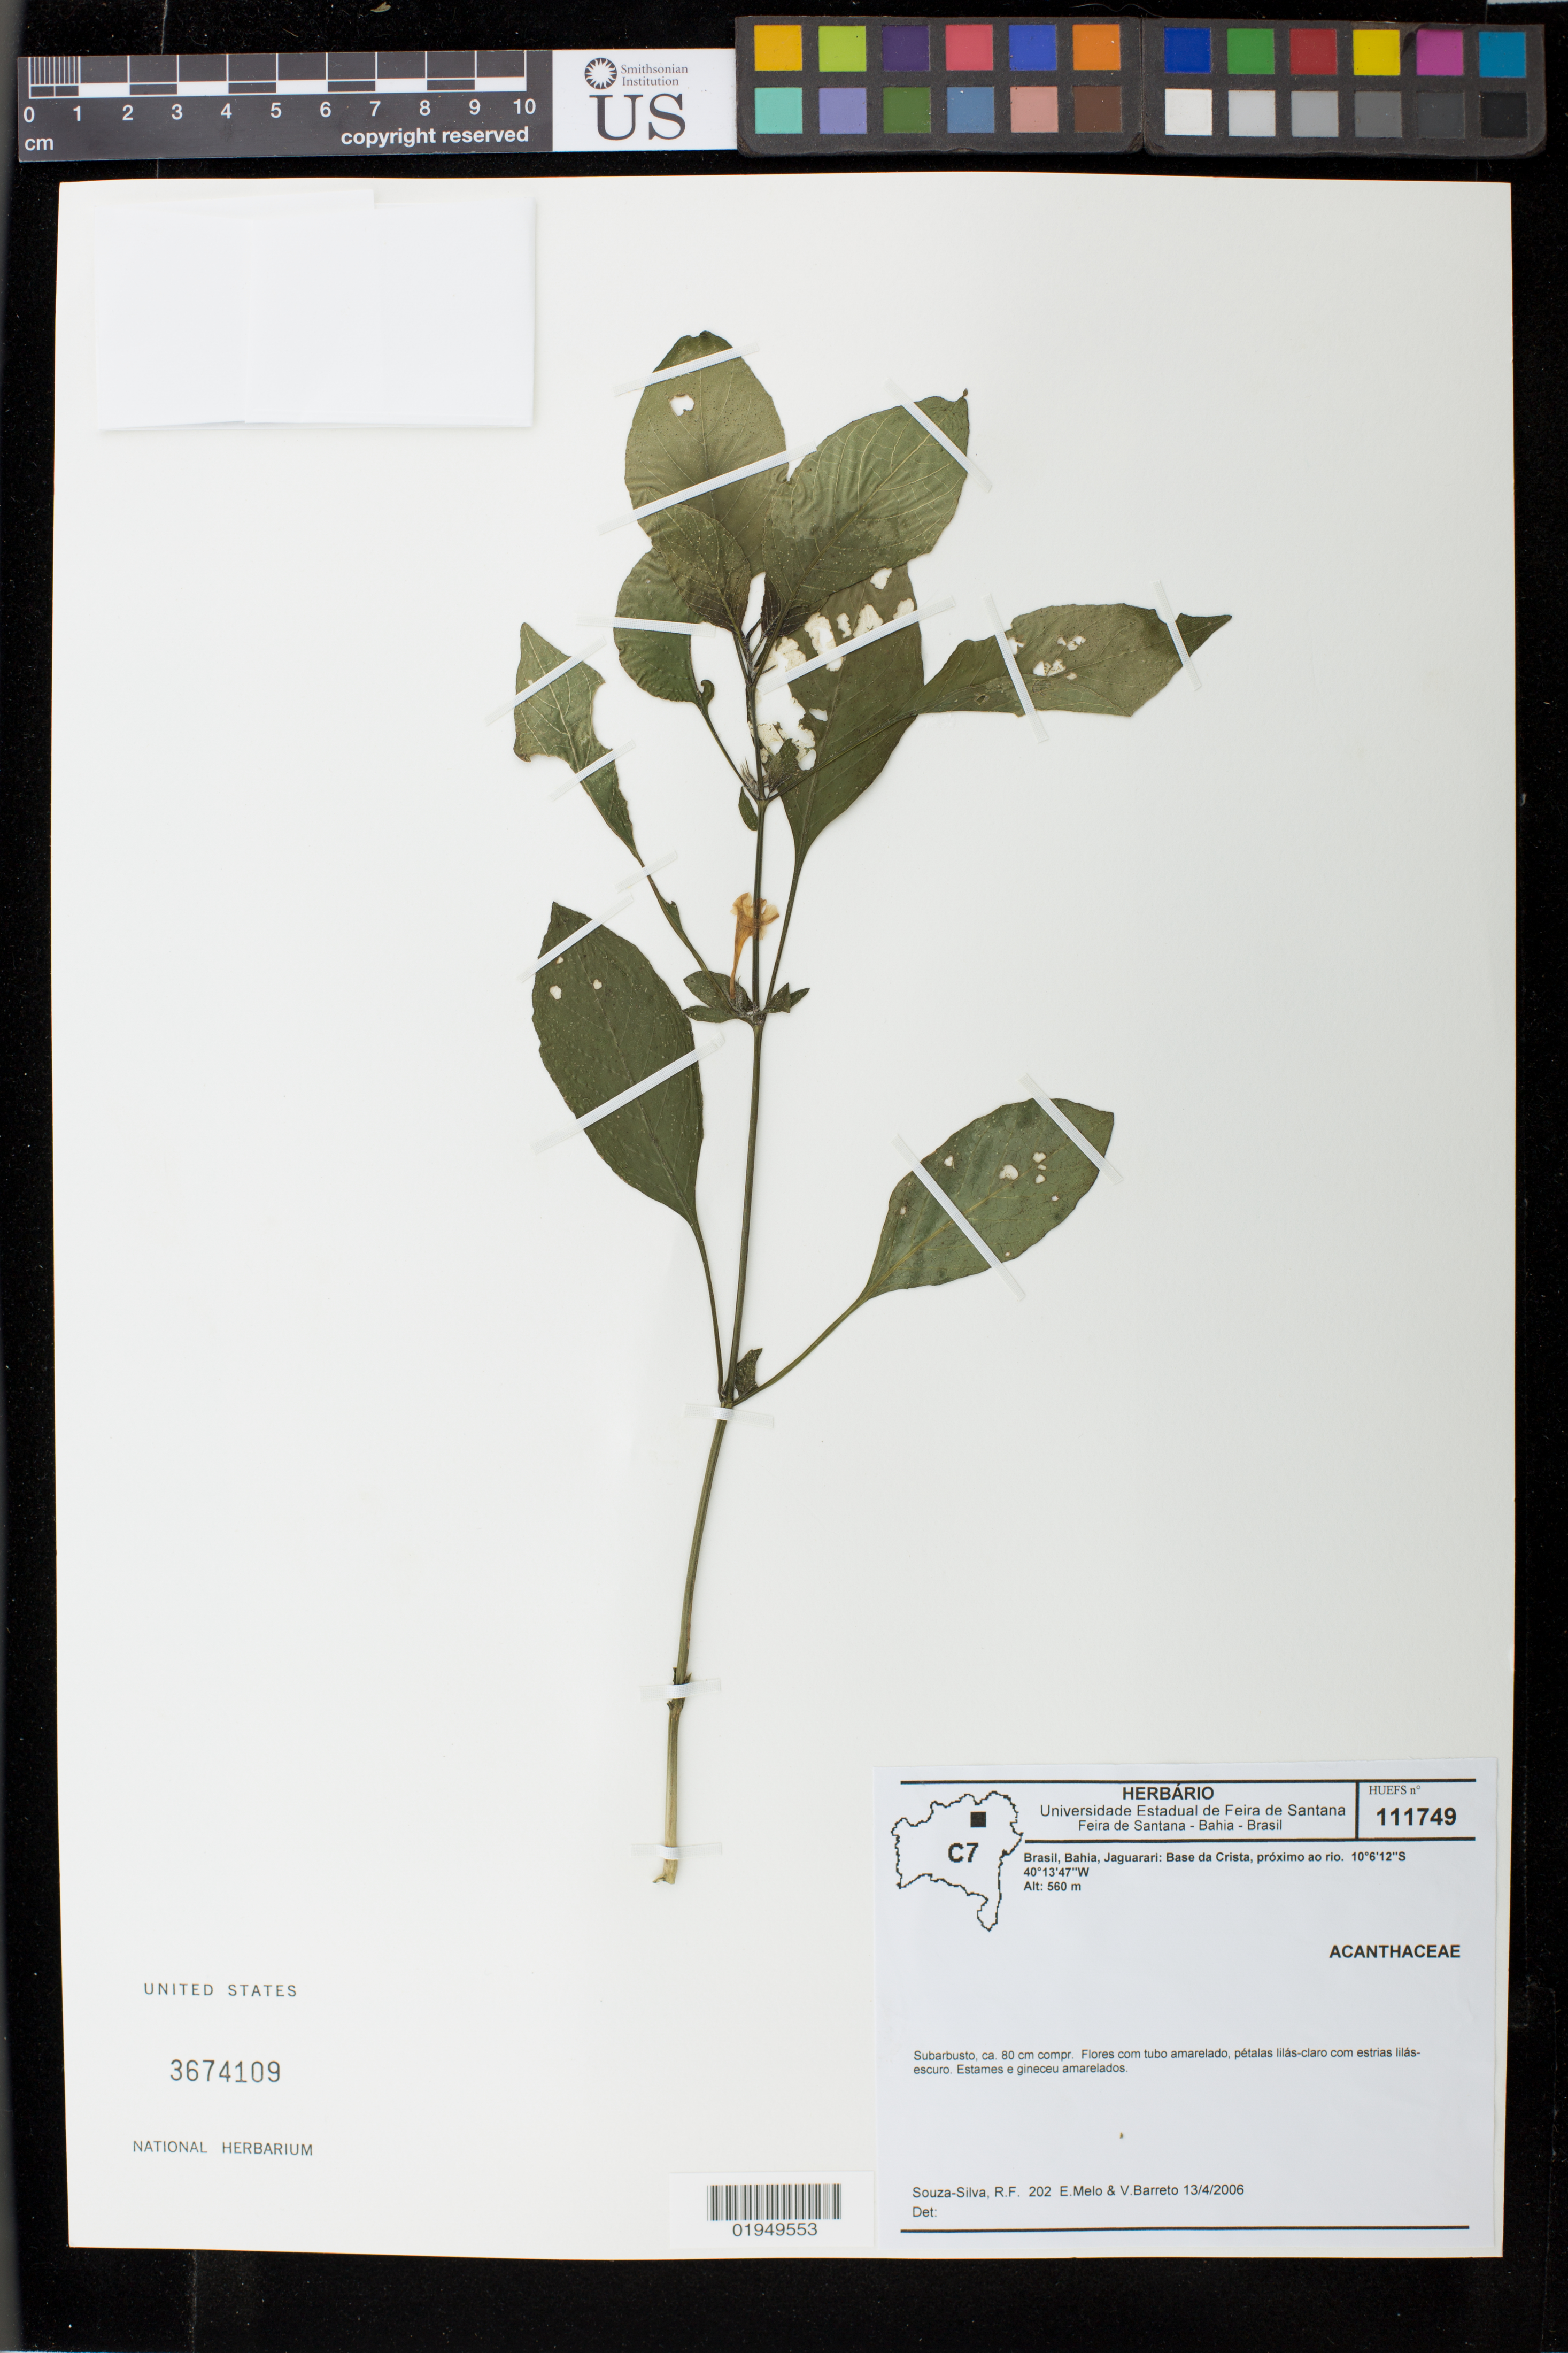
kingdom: Plantae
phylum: Tracheophyta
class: Magnoliopsida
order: Lamiales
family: Acanthaceae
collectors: R. F. d. Souza-Silva, E. Melo & V. Barreto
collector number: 202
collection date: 2006-04-13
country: Brazil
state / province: Bahia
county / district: Jaguarari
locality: Base da Crista, proximo ao rio.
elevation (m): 560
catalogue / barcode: US 3674109